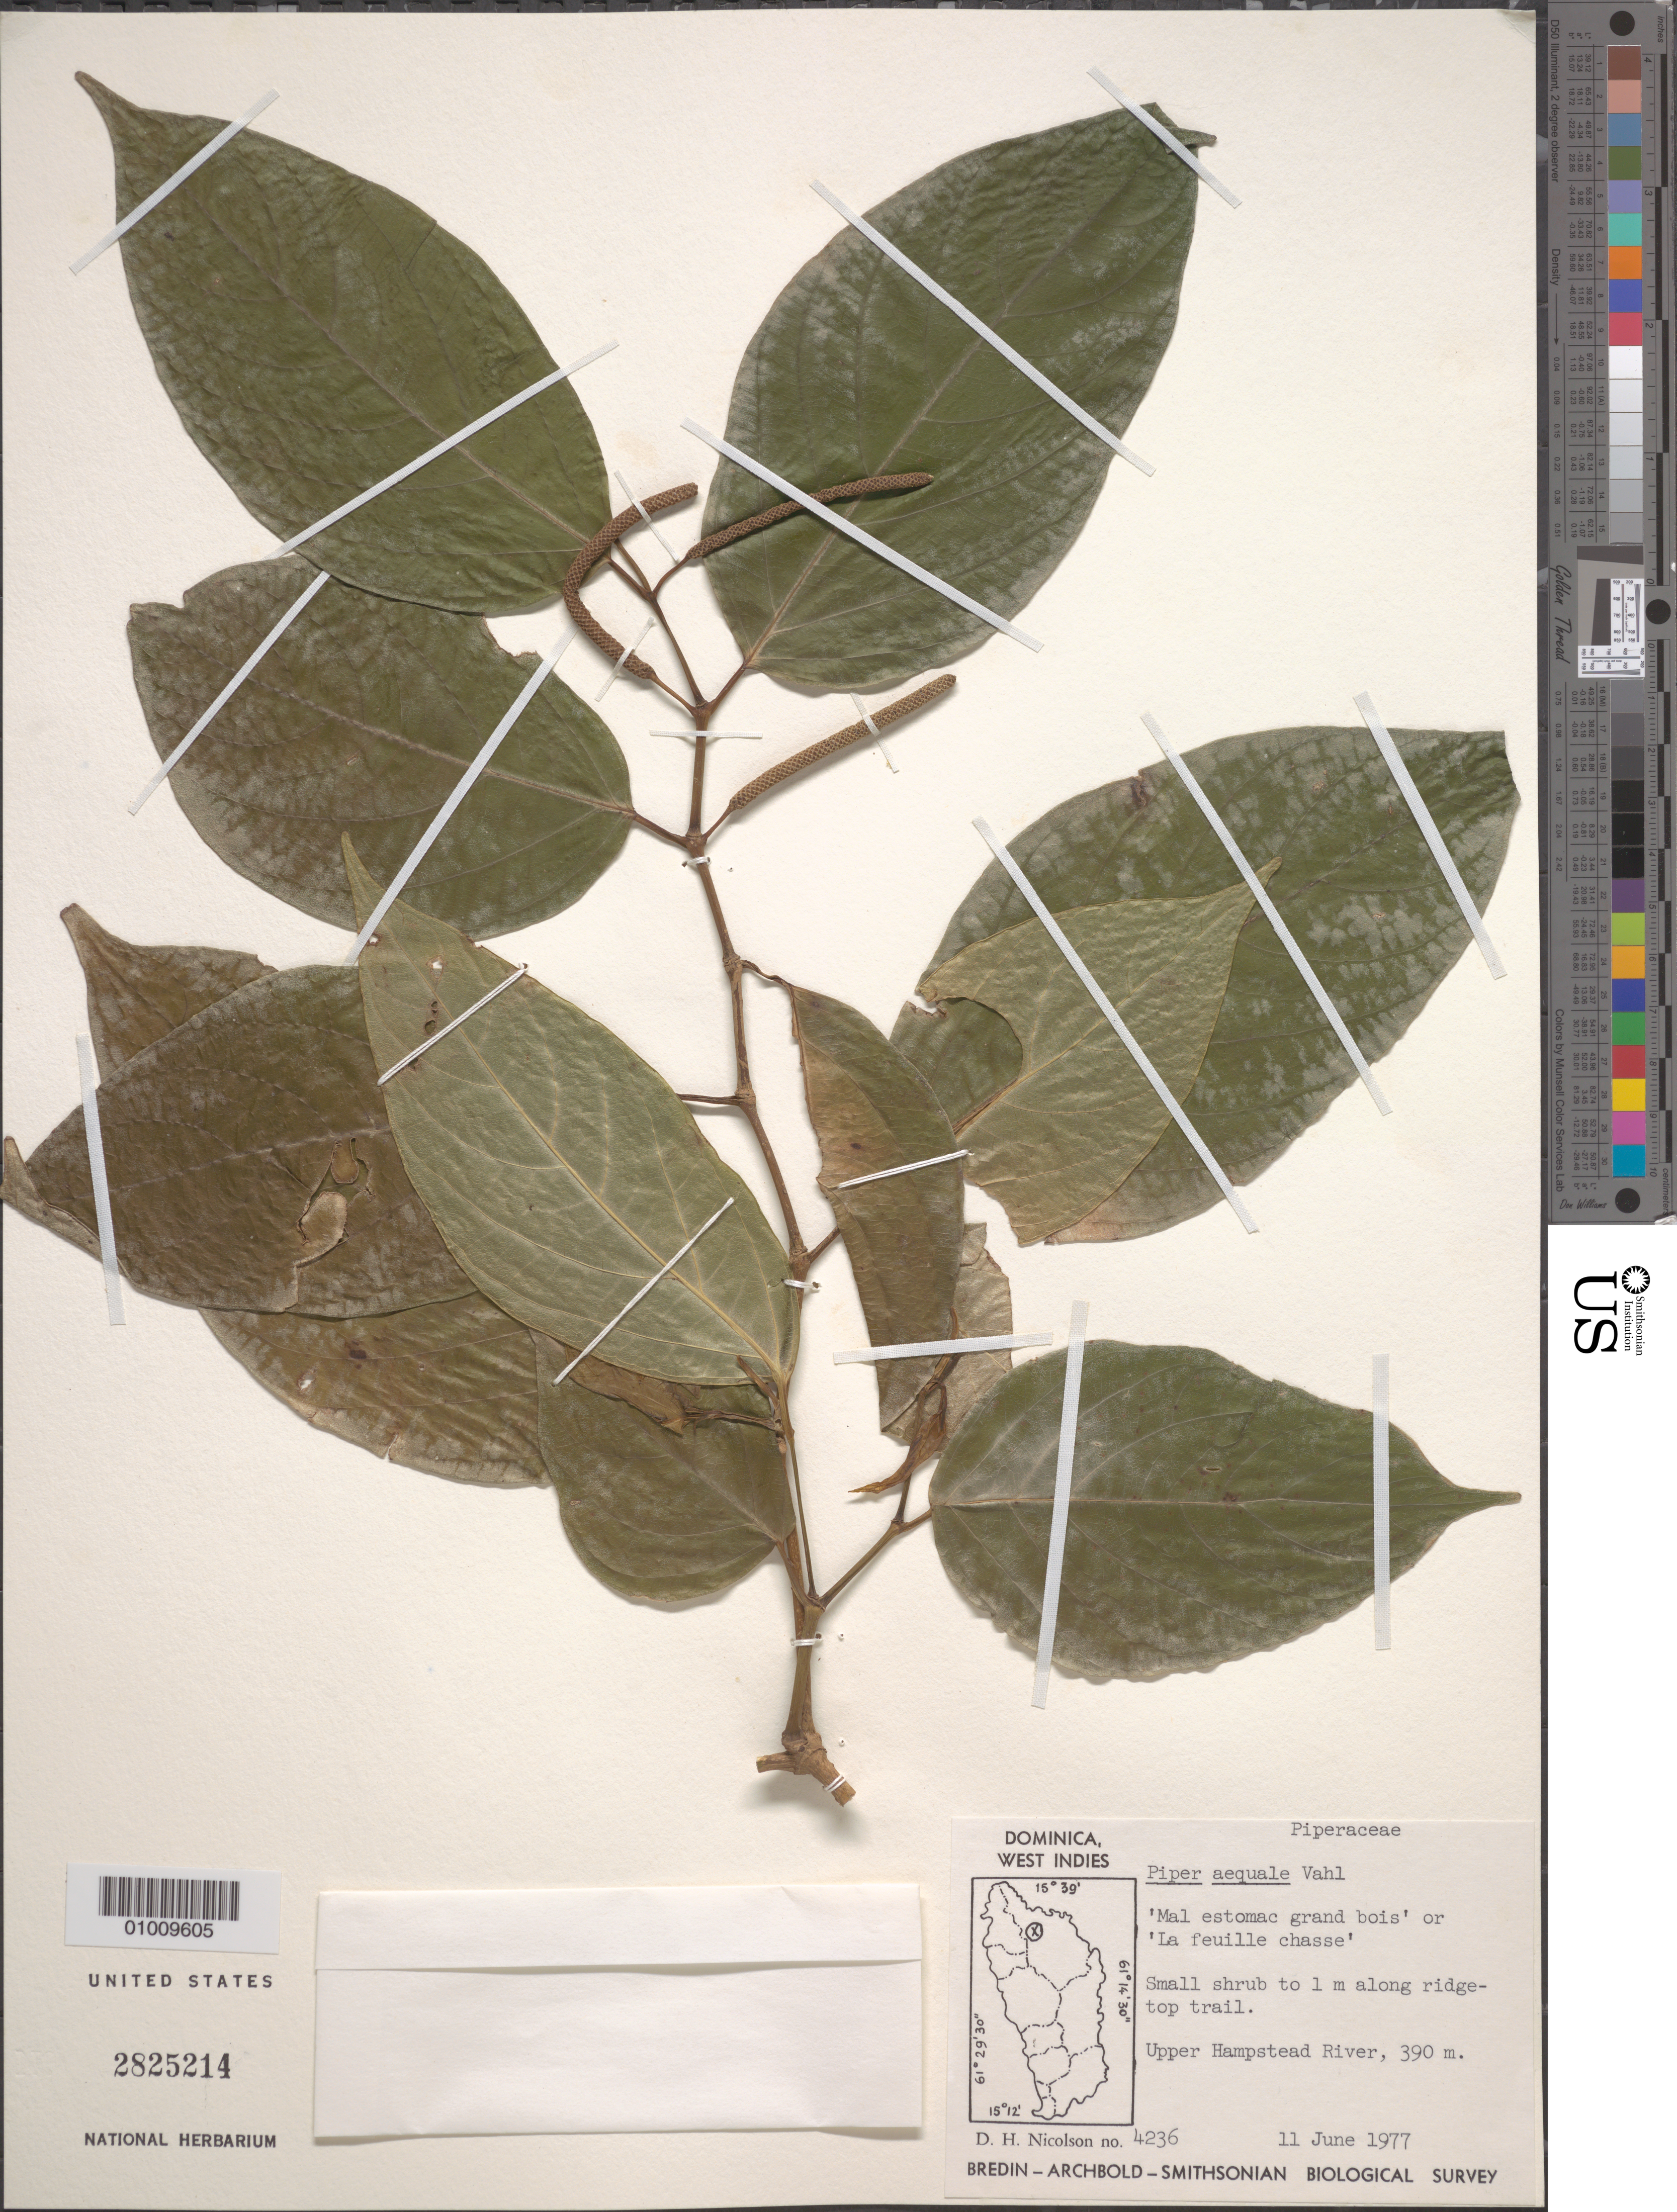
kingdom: Plantae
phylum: Tracheophyta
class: Magnoliopsida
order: Piperales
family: Piperaceae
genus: Piper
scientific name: Piper aequale var. aequale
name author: Vahl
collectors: D. H. Nicolson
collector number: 4236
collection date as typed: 11 Jun 1977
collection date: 1977-06-11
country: Dominica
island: Dominica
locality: Upper Hampstead River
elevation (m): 390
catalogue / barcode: US 2825214